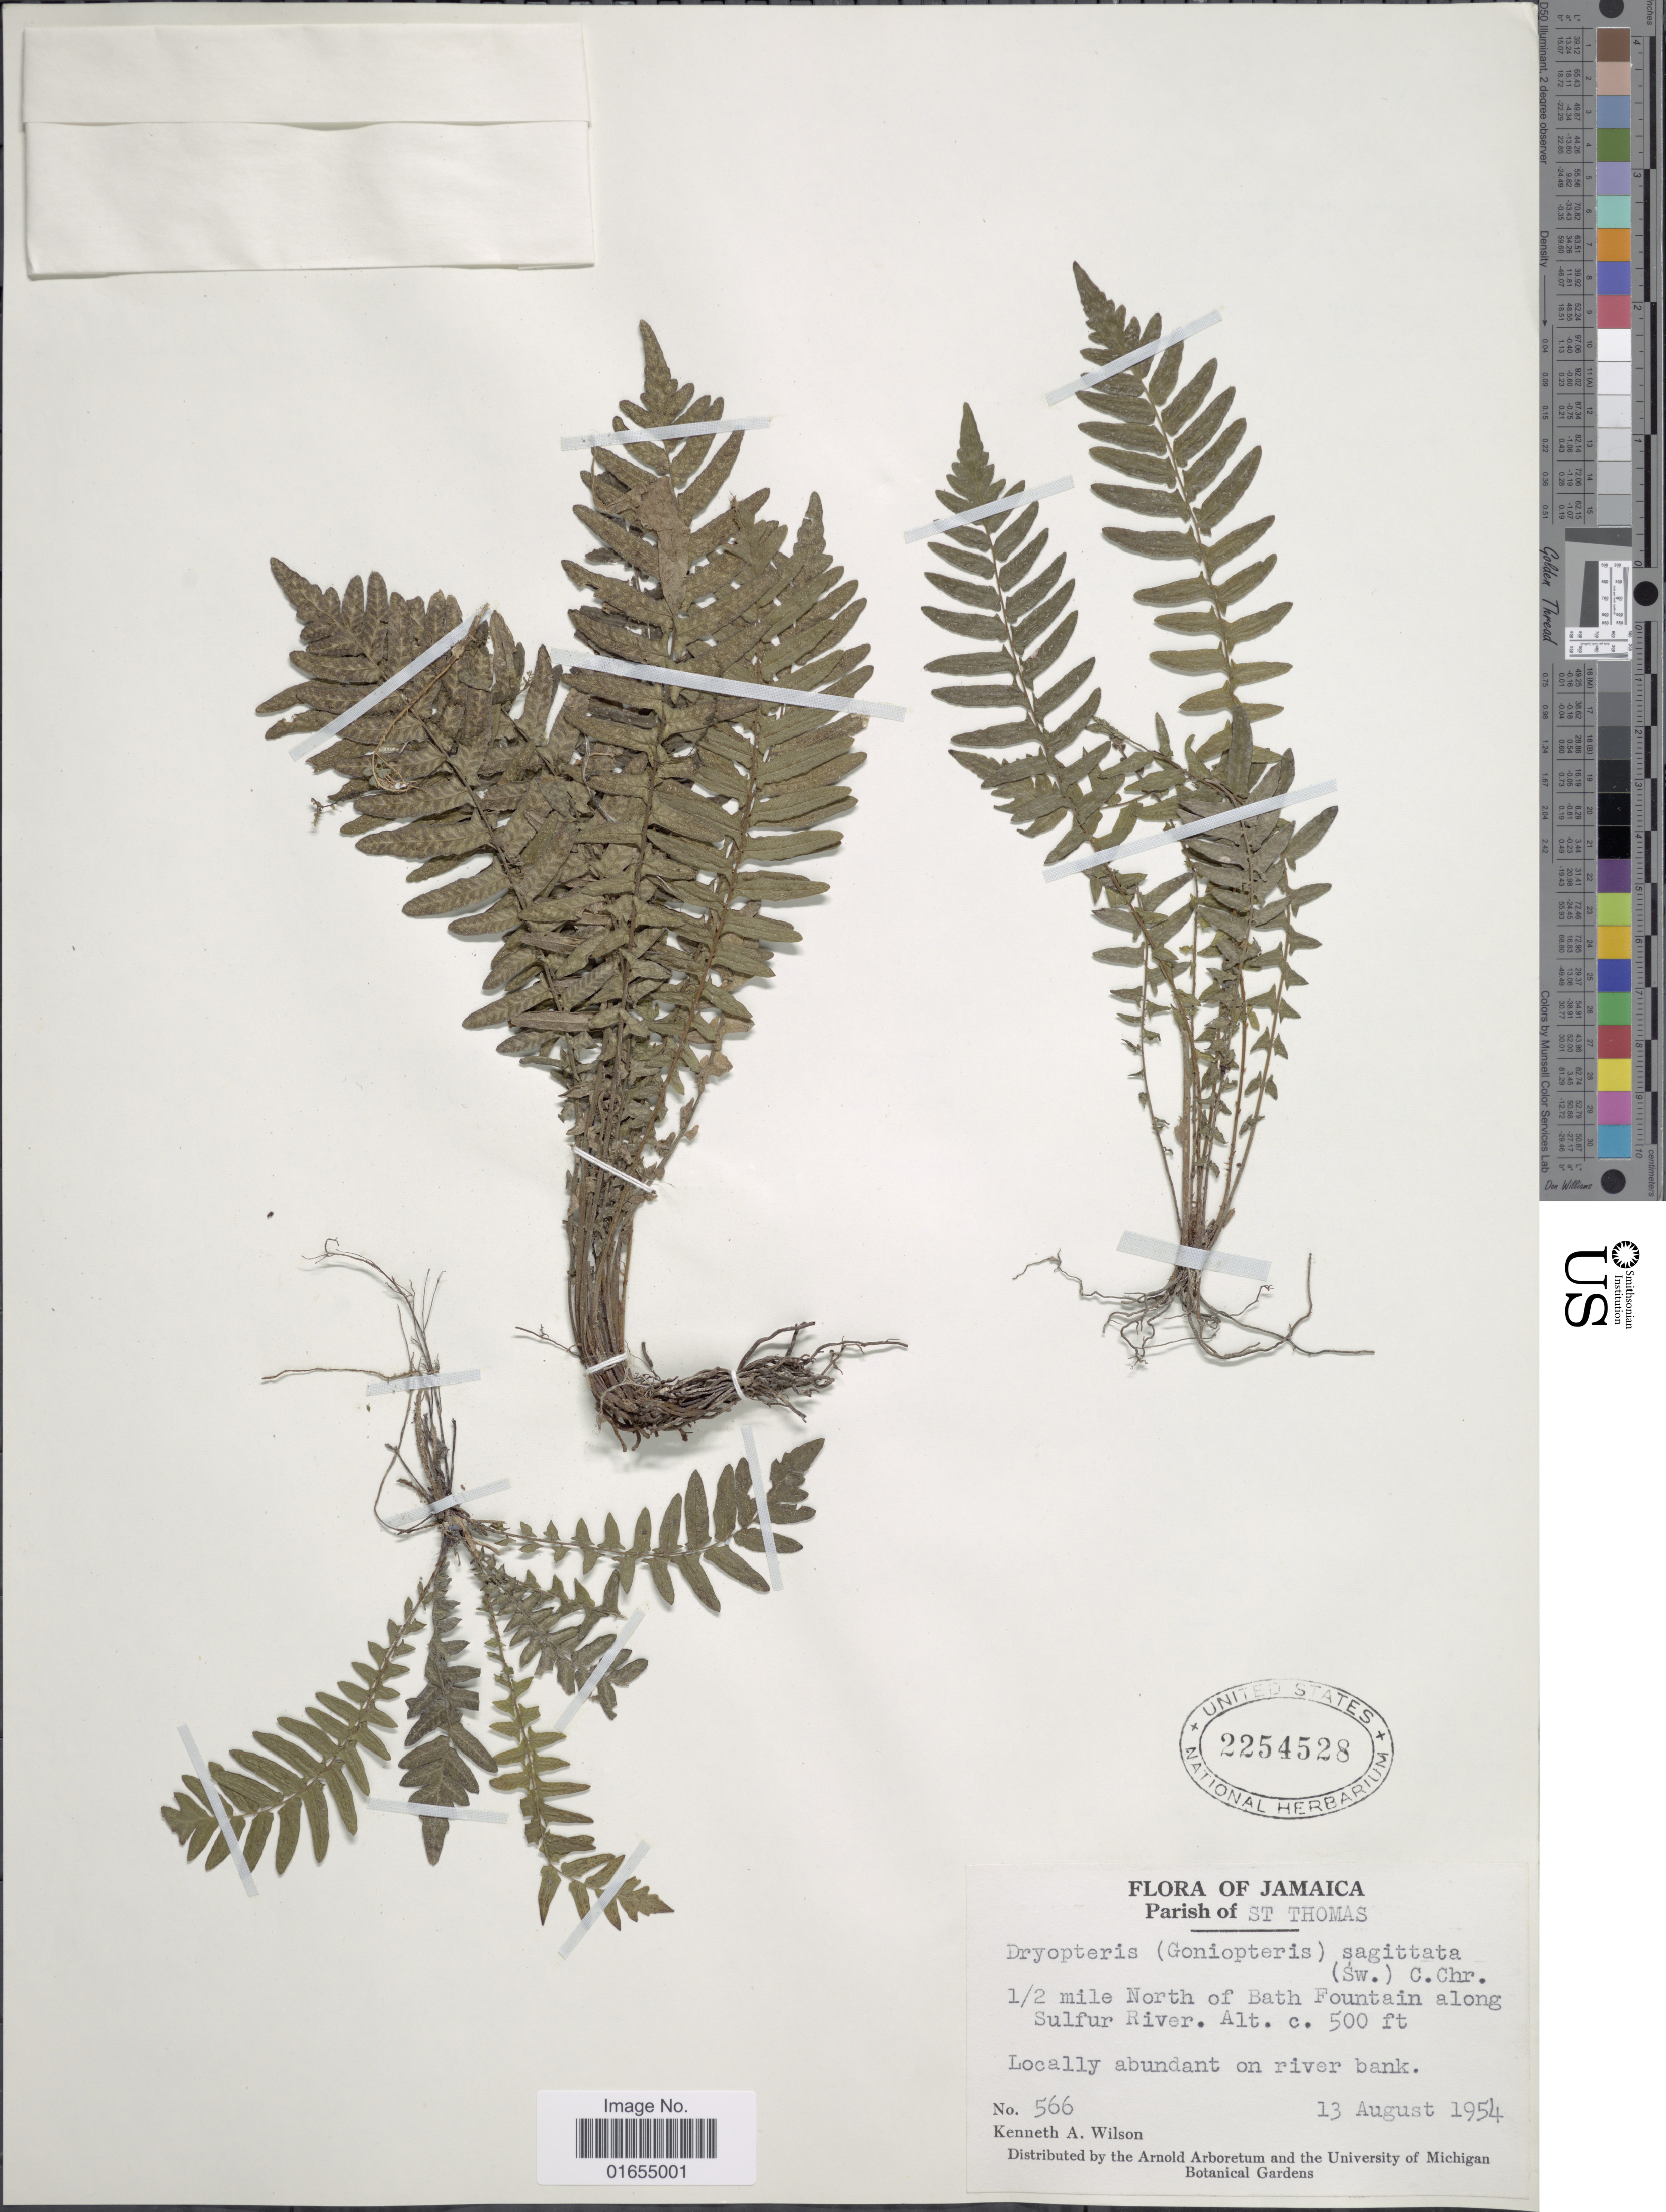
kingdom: Plantae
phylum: Tracheophyta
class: Polypodiopsida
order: Polypodiales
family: Thelypteridaceae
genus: Goniopteris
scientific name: Goniopteris sagittata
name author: (Sw.) Pic. Serm.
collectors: K. A. Wilson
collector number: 566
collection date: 1954-08-13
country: Jamaica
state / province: Saint Thomas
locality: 1/2 mile North of Bath Fountain along Sulfur River, Locally abundant on river bank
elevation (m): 152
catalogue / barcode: US 2254528